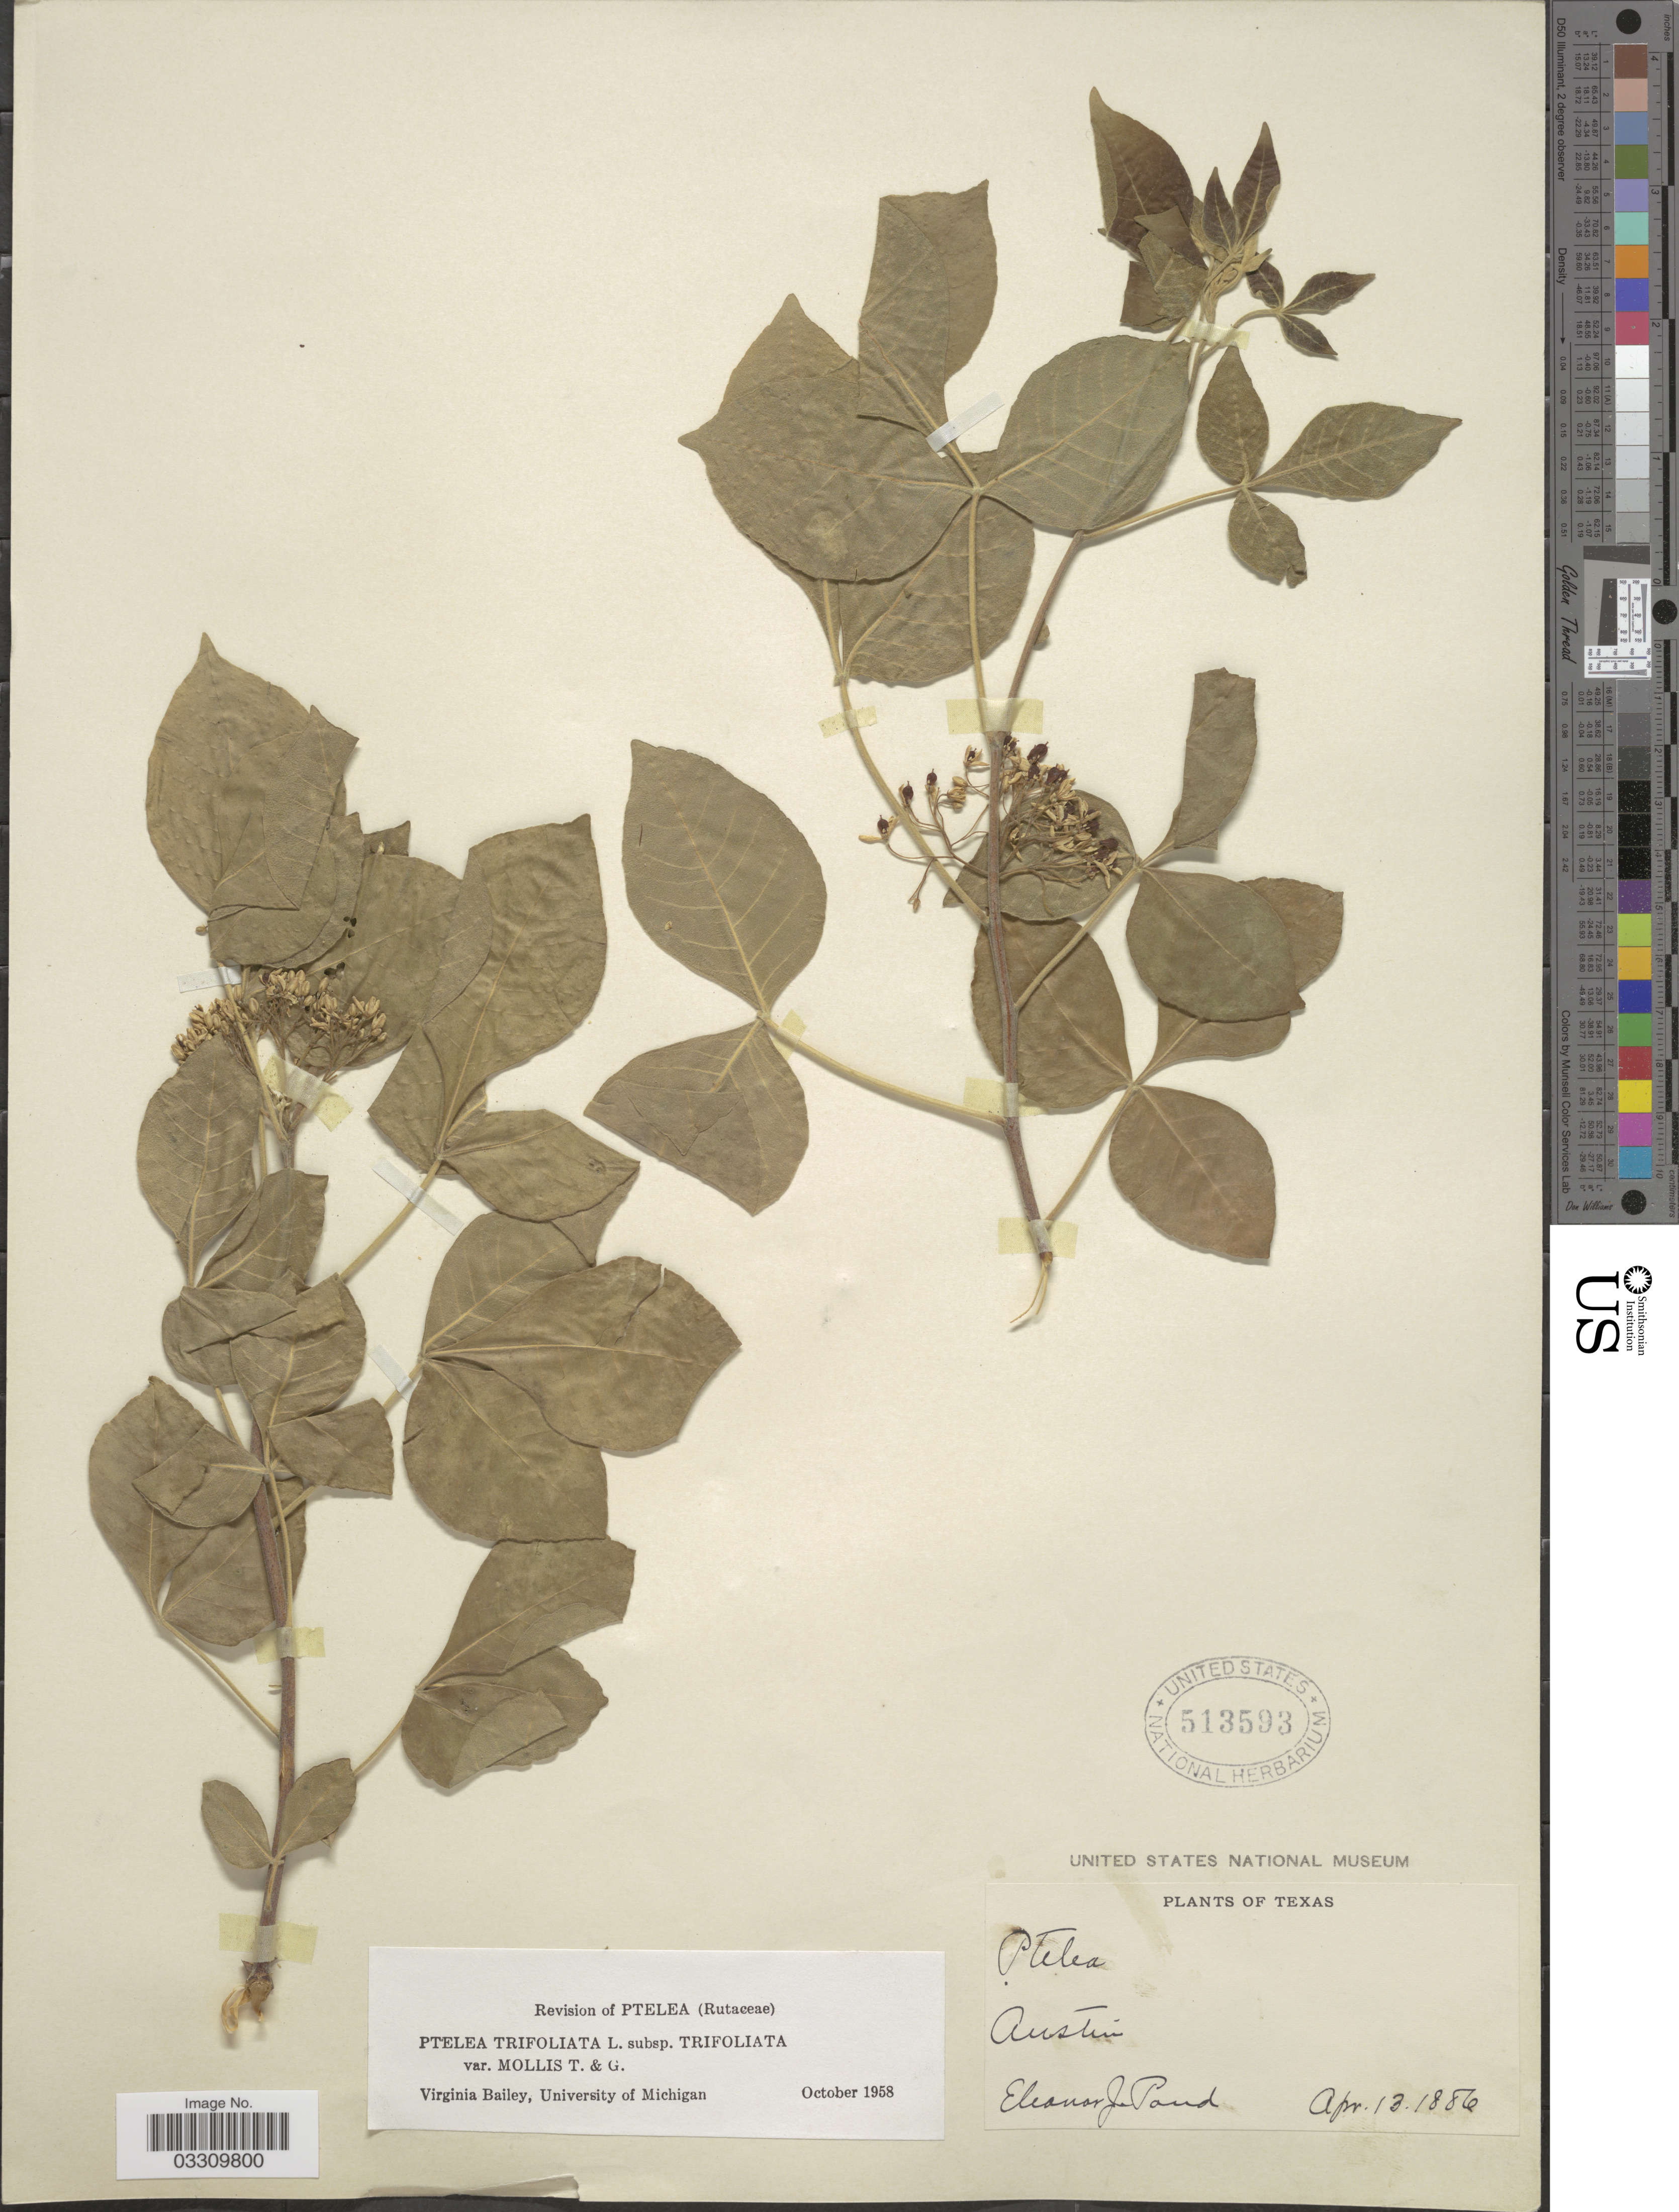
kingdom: Plantae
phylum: Tracheophyta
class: Magnoliopsida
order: Sapindales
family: Rutaceae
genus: Ptelea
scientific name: Ptelea trifoliata var. mollis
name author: Torr. & A. Gray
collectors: E. Pond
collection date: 1886-04-13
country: United States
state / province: Texas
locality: Austin.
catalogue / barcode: US 513593